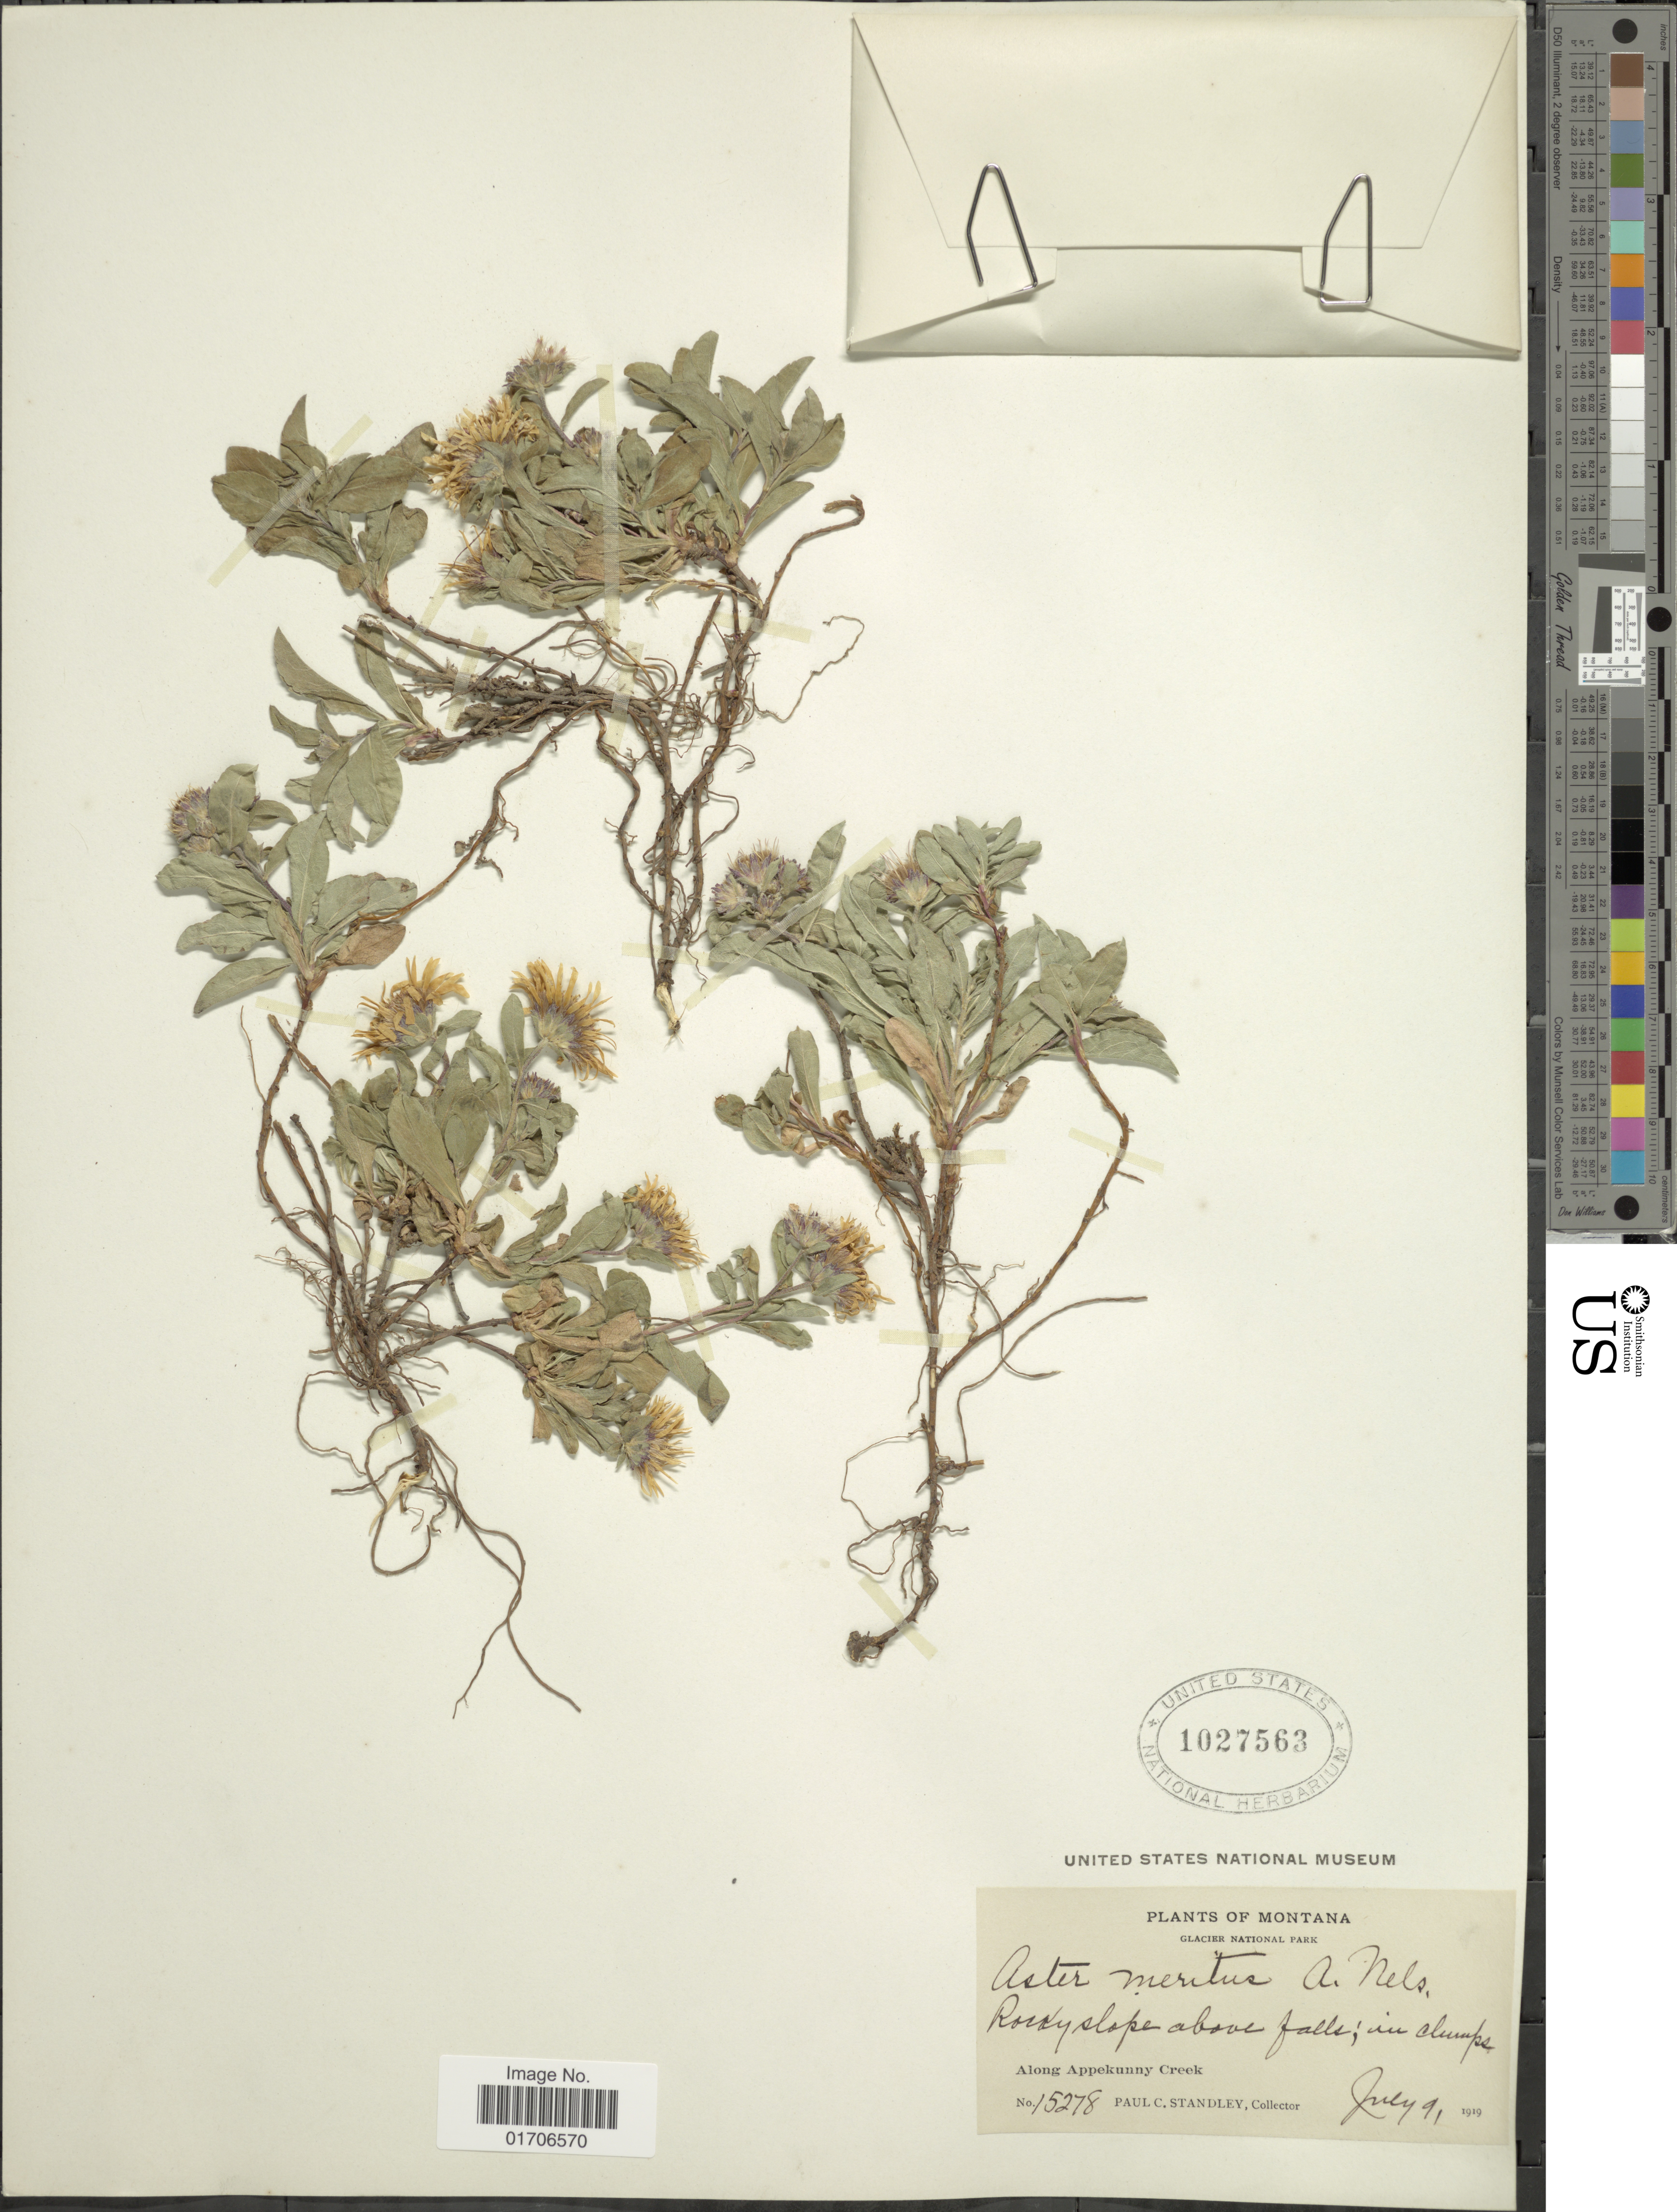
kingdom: Plantae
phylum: Tracheophyta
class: Magnoliopsida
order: Asterales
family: Asteraceae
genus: Eurybia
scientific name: Eurybia merita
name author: (A. Nelson) G.L. Nesom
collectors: P. C. Standley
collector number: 15278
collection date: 1919-07-09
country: United States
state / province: Montana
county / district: Glacier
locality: Glacier National Park. Along Appekunny Creek.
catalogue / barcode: US 1027563